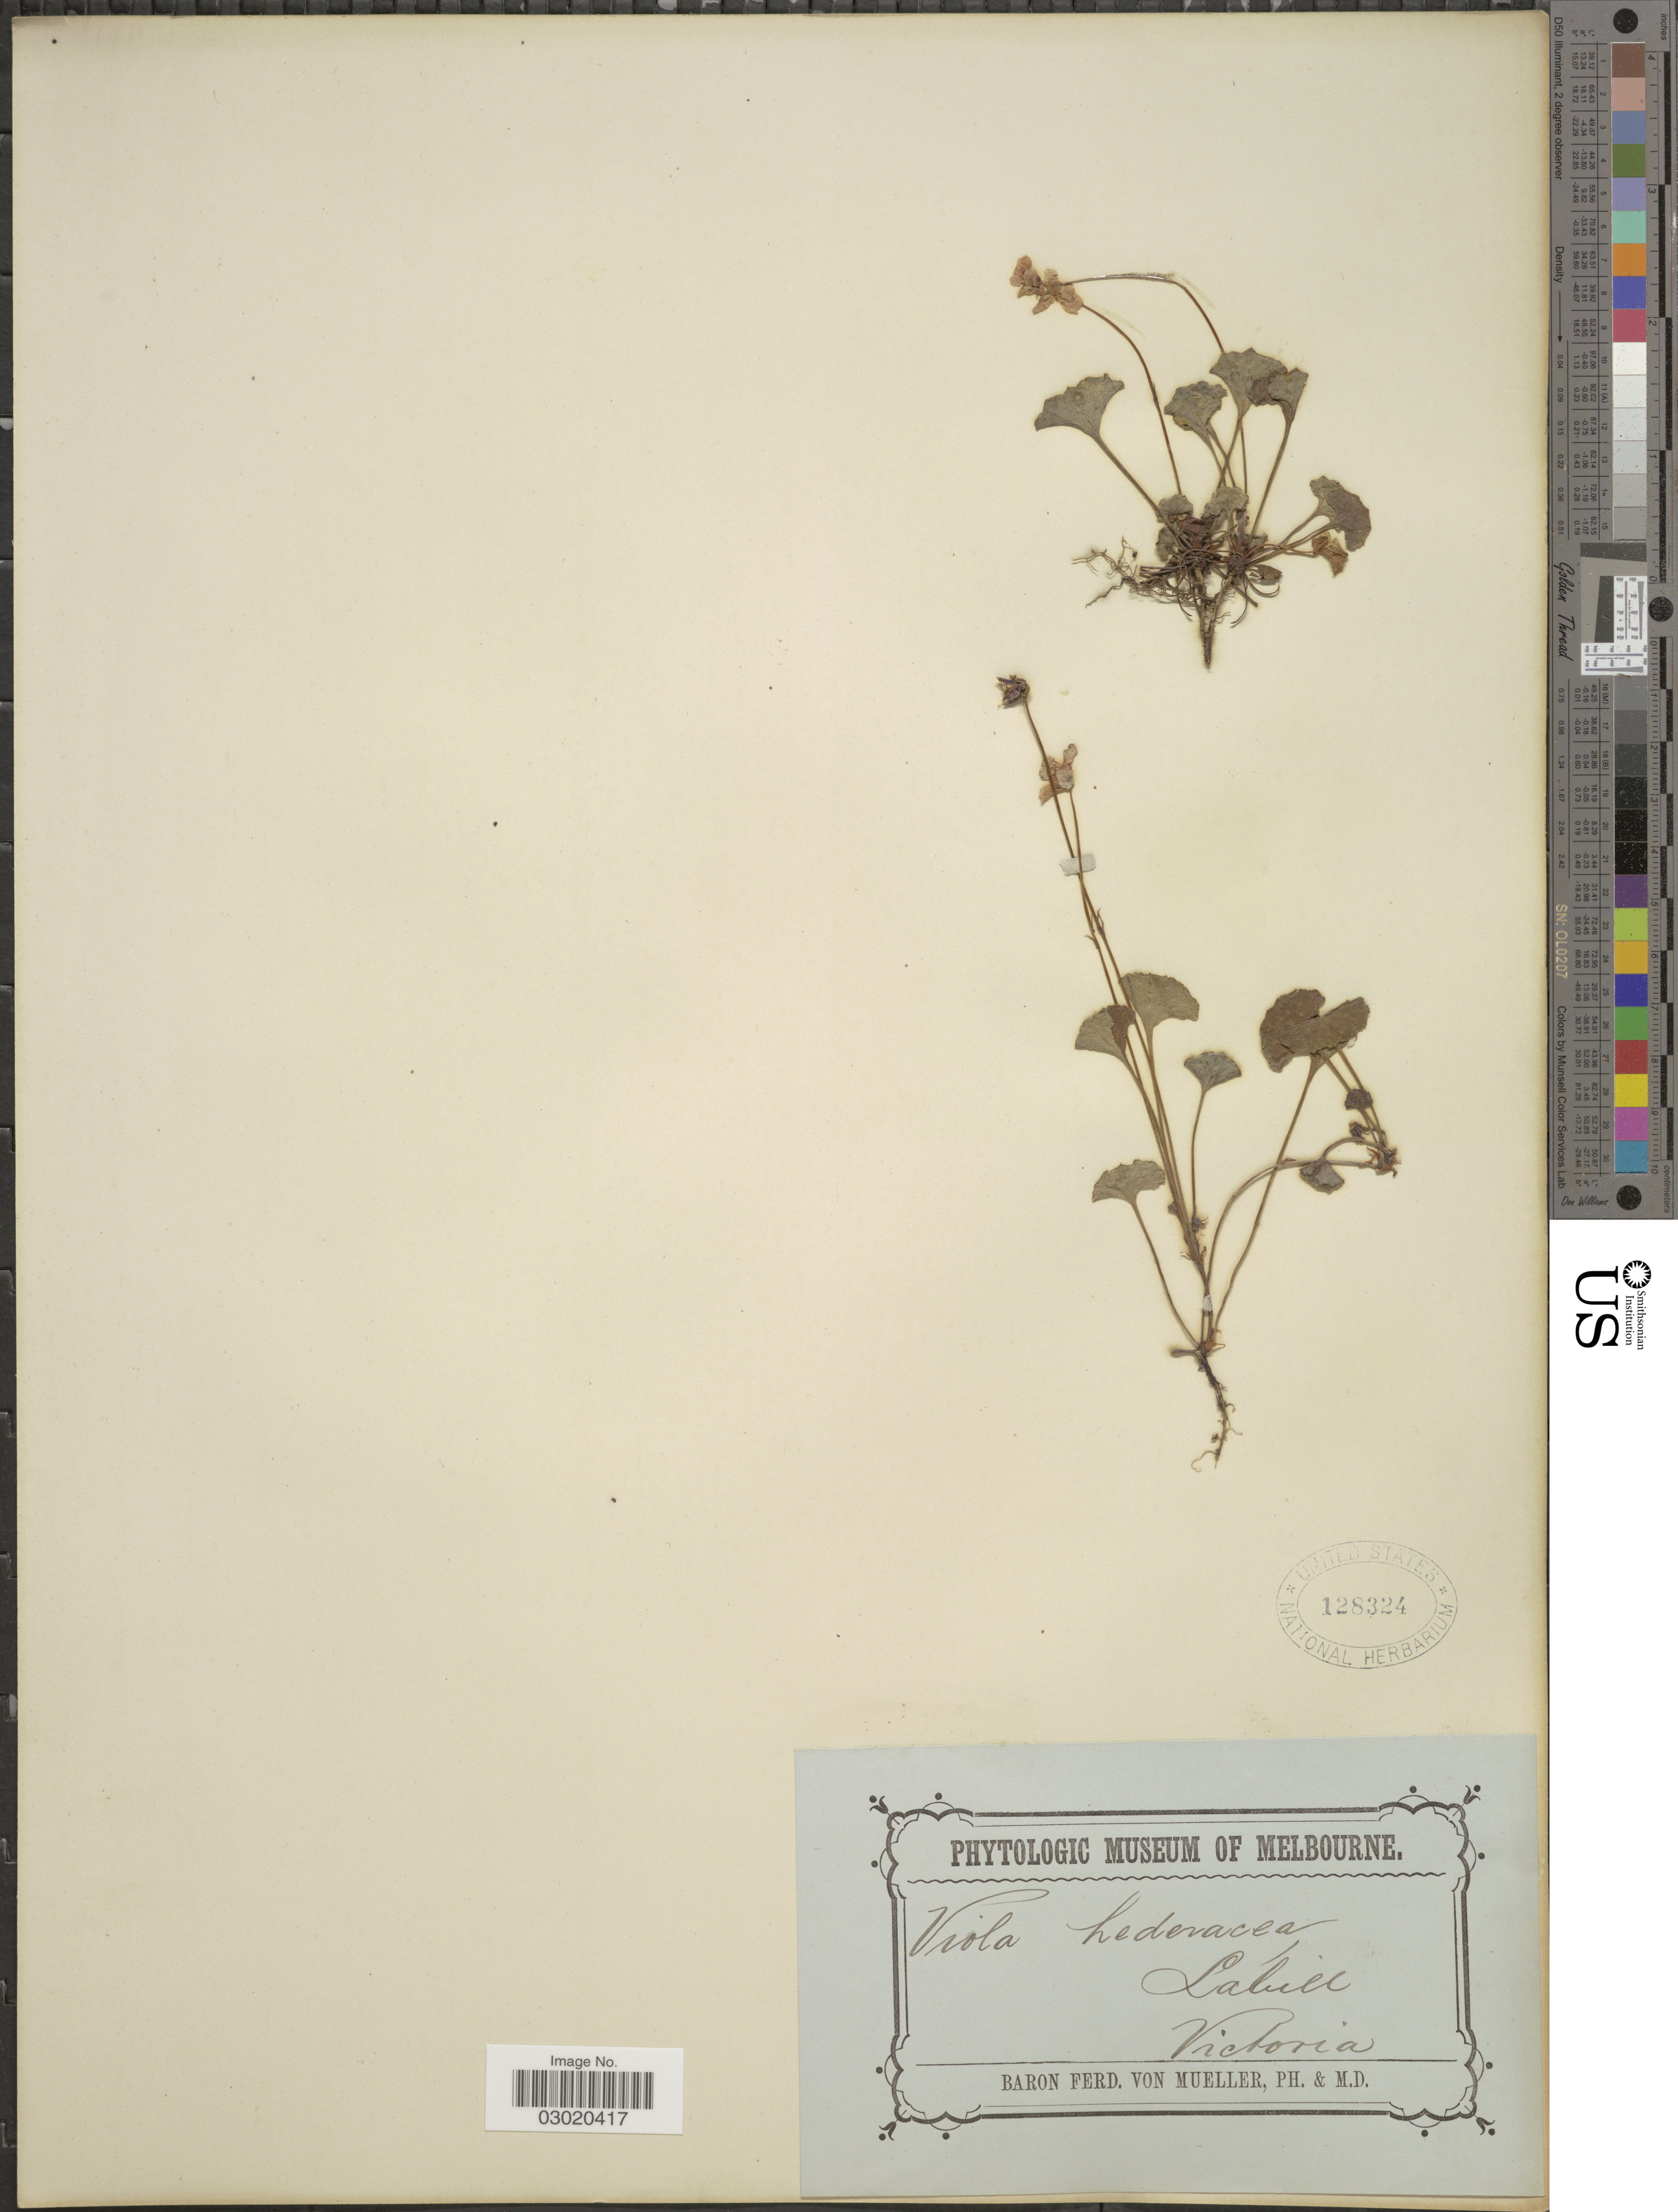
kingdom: Plantae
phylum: Tracheophyta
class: Magnoliopsida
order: Malpighiales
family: Violaceae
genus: Viola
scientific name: Viola hederacea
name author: Labill.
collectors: F. Mueller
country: Australia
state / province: Victoria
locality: Victoria.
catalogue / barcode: US 128324